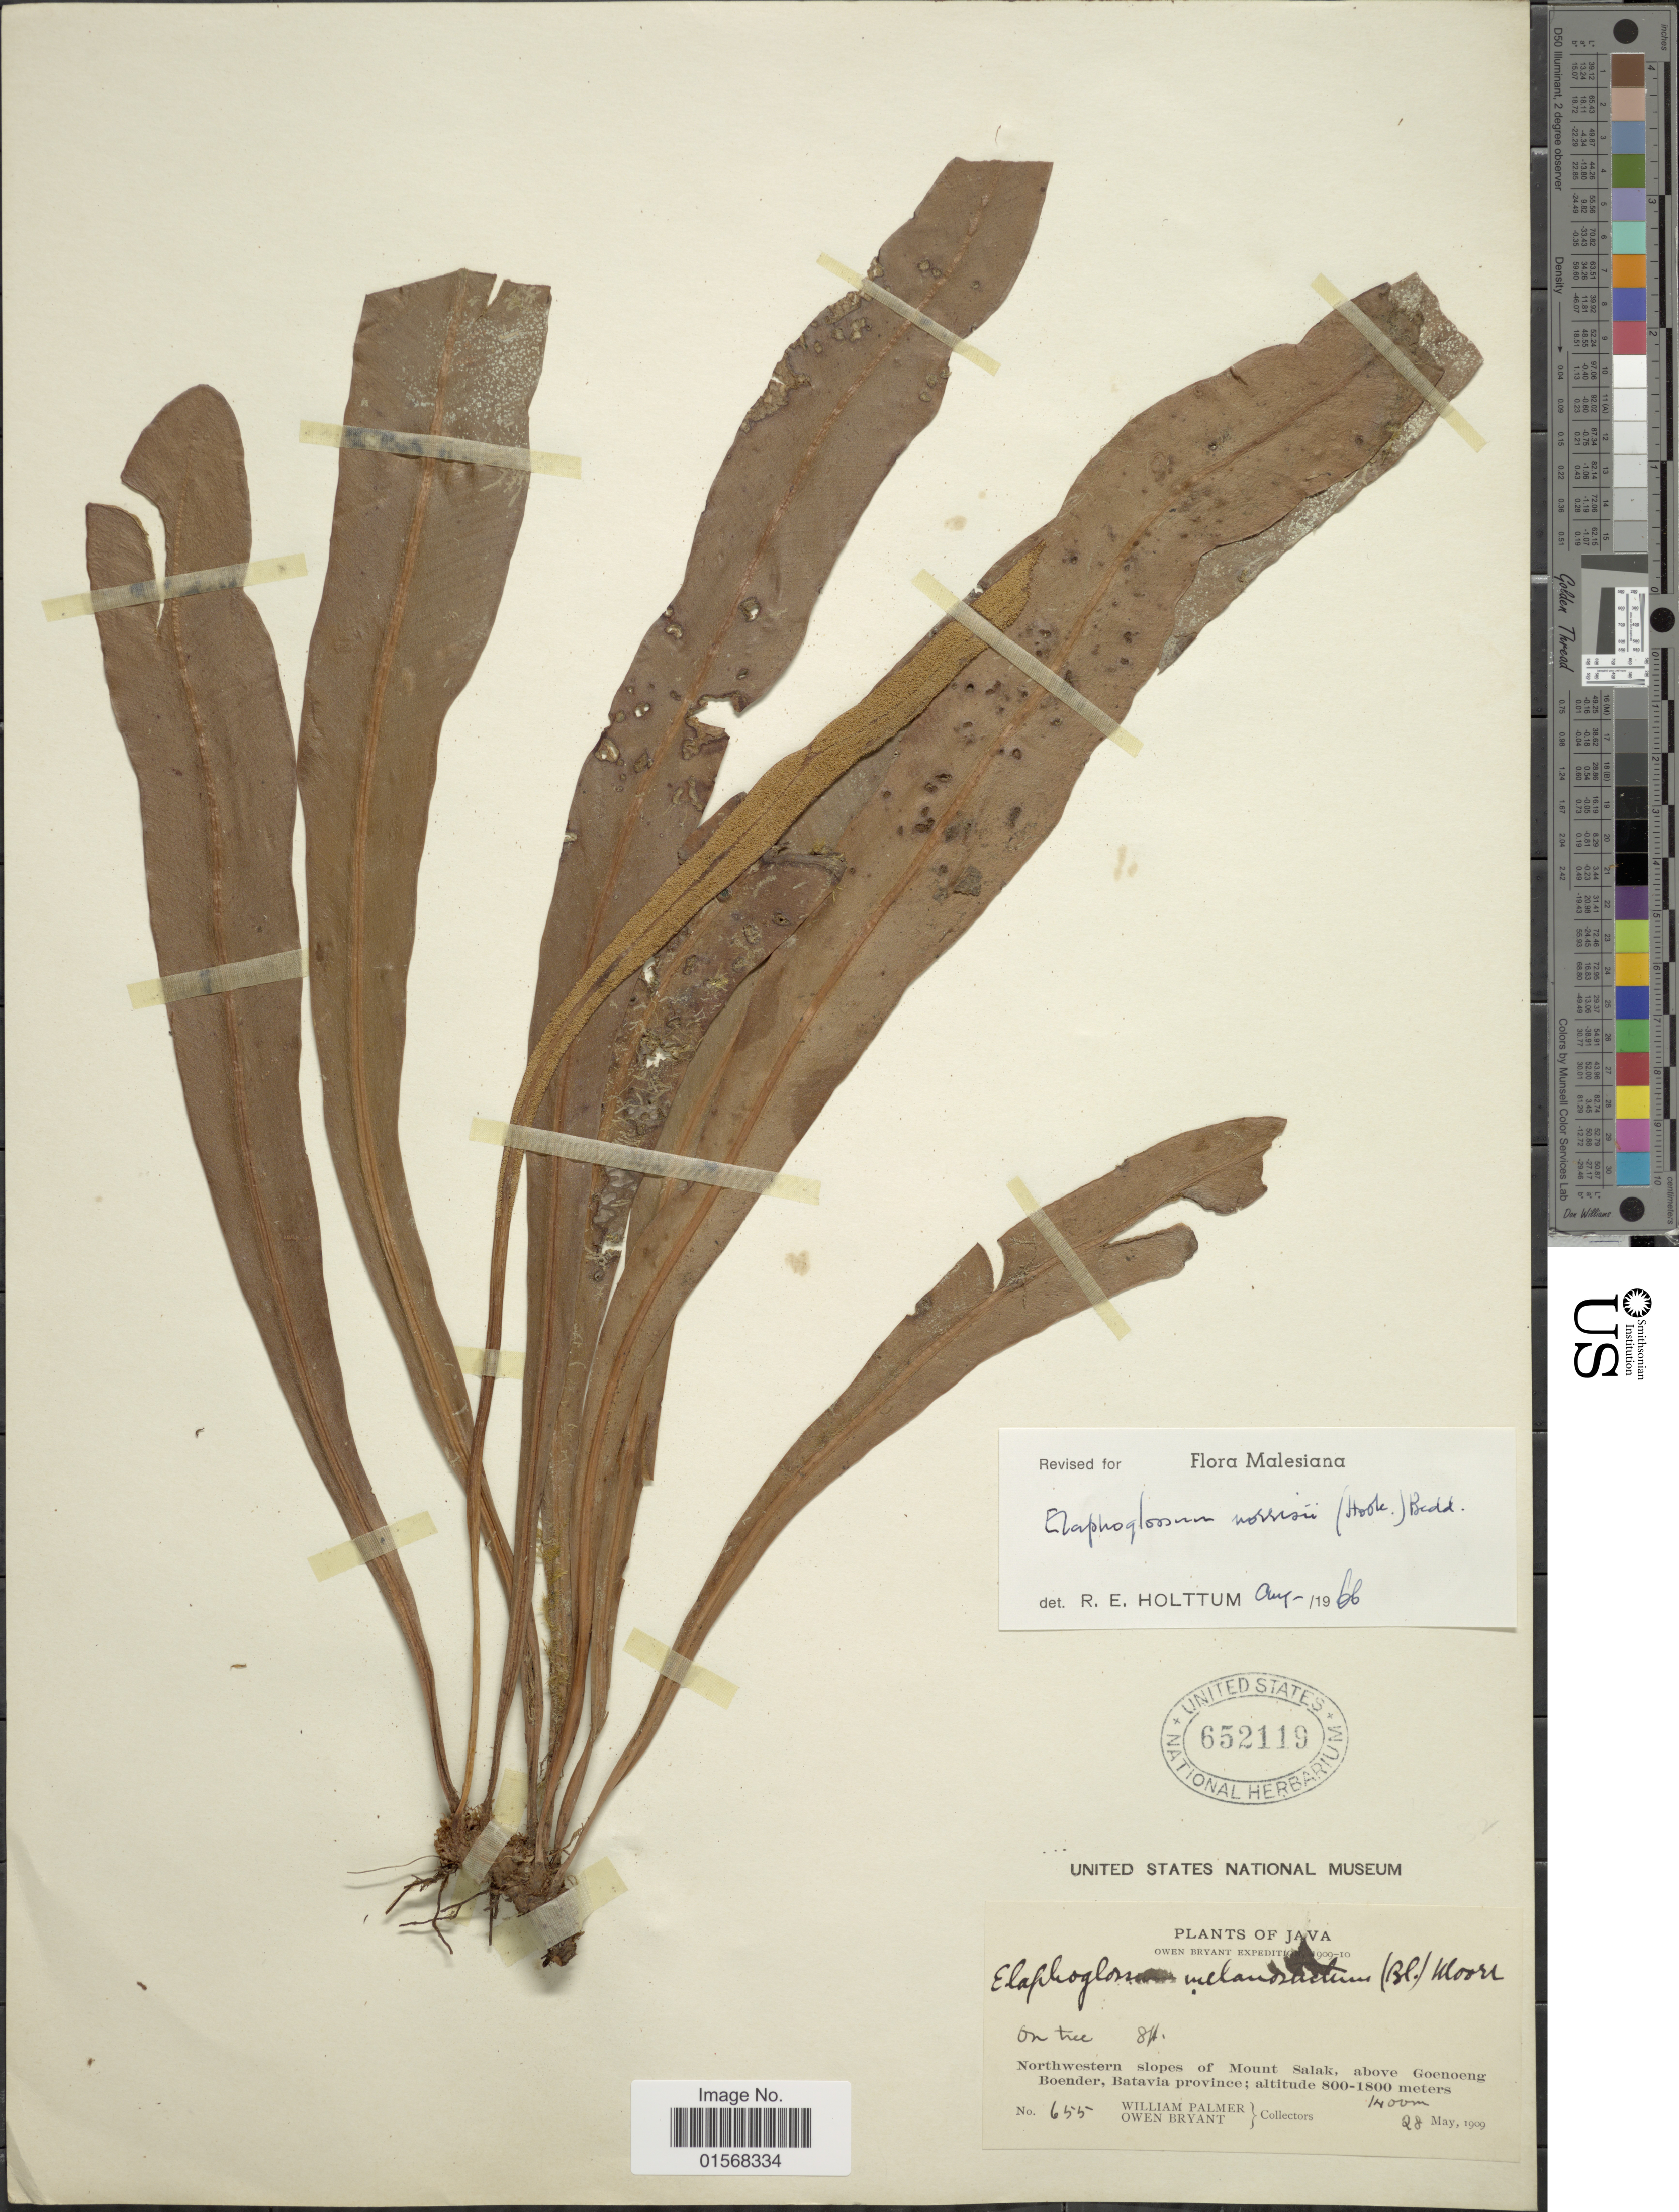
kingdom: Plantae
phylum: Tracheophyta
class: Polypodiopsida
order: Polypodiales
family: Dryopteridaceae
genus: Elaphoglossum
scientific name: Elaphoglossum norrisii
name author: (Hook.) Bedd.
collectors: W. Palmer & O. Bryant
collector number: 655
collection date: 1909-05-28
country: Indonesia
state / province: Java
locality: Java, Northwestern slopes of Mount Salak, above Goenoeng Boender, Batavia Province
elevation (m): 1400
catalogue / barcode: US 652119